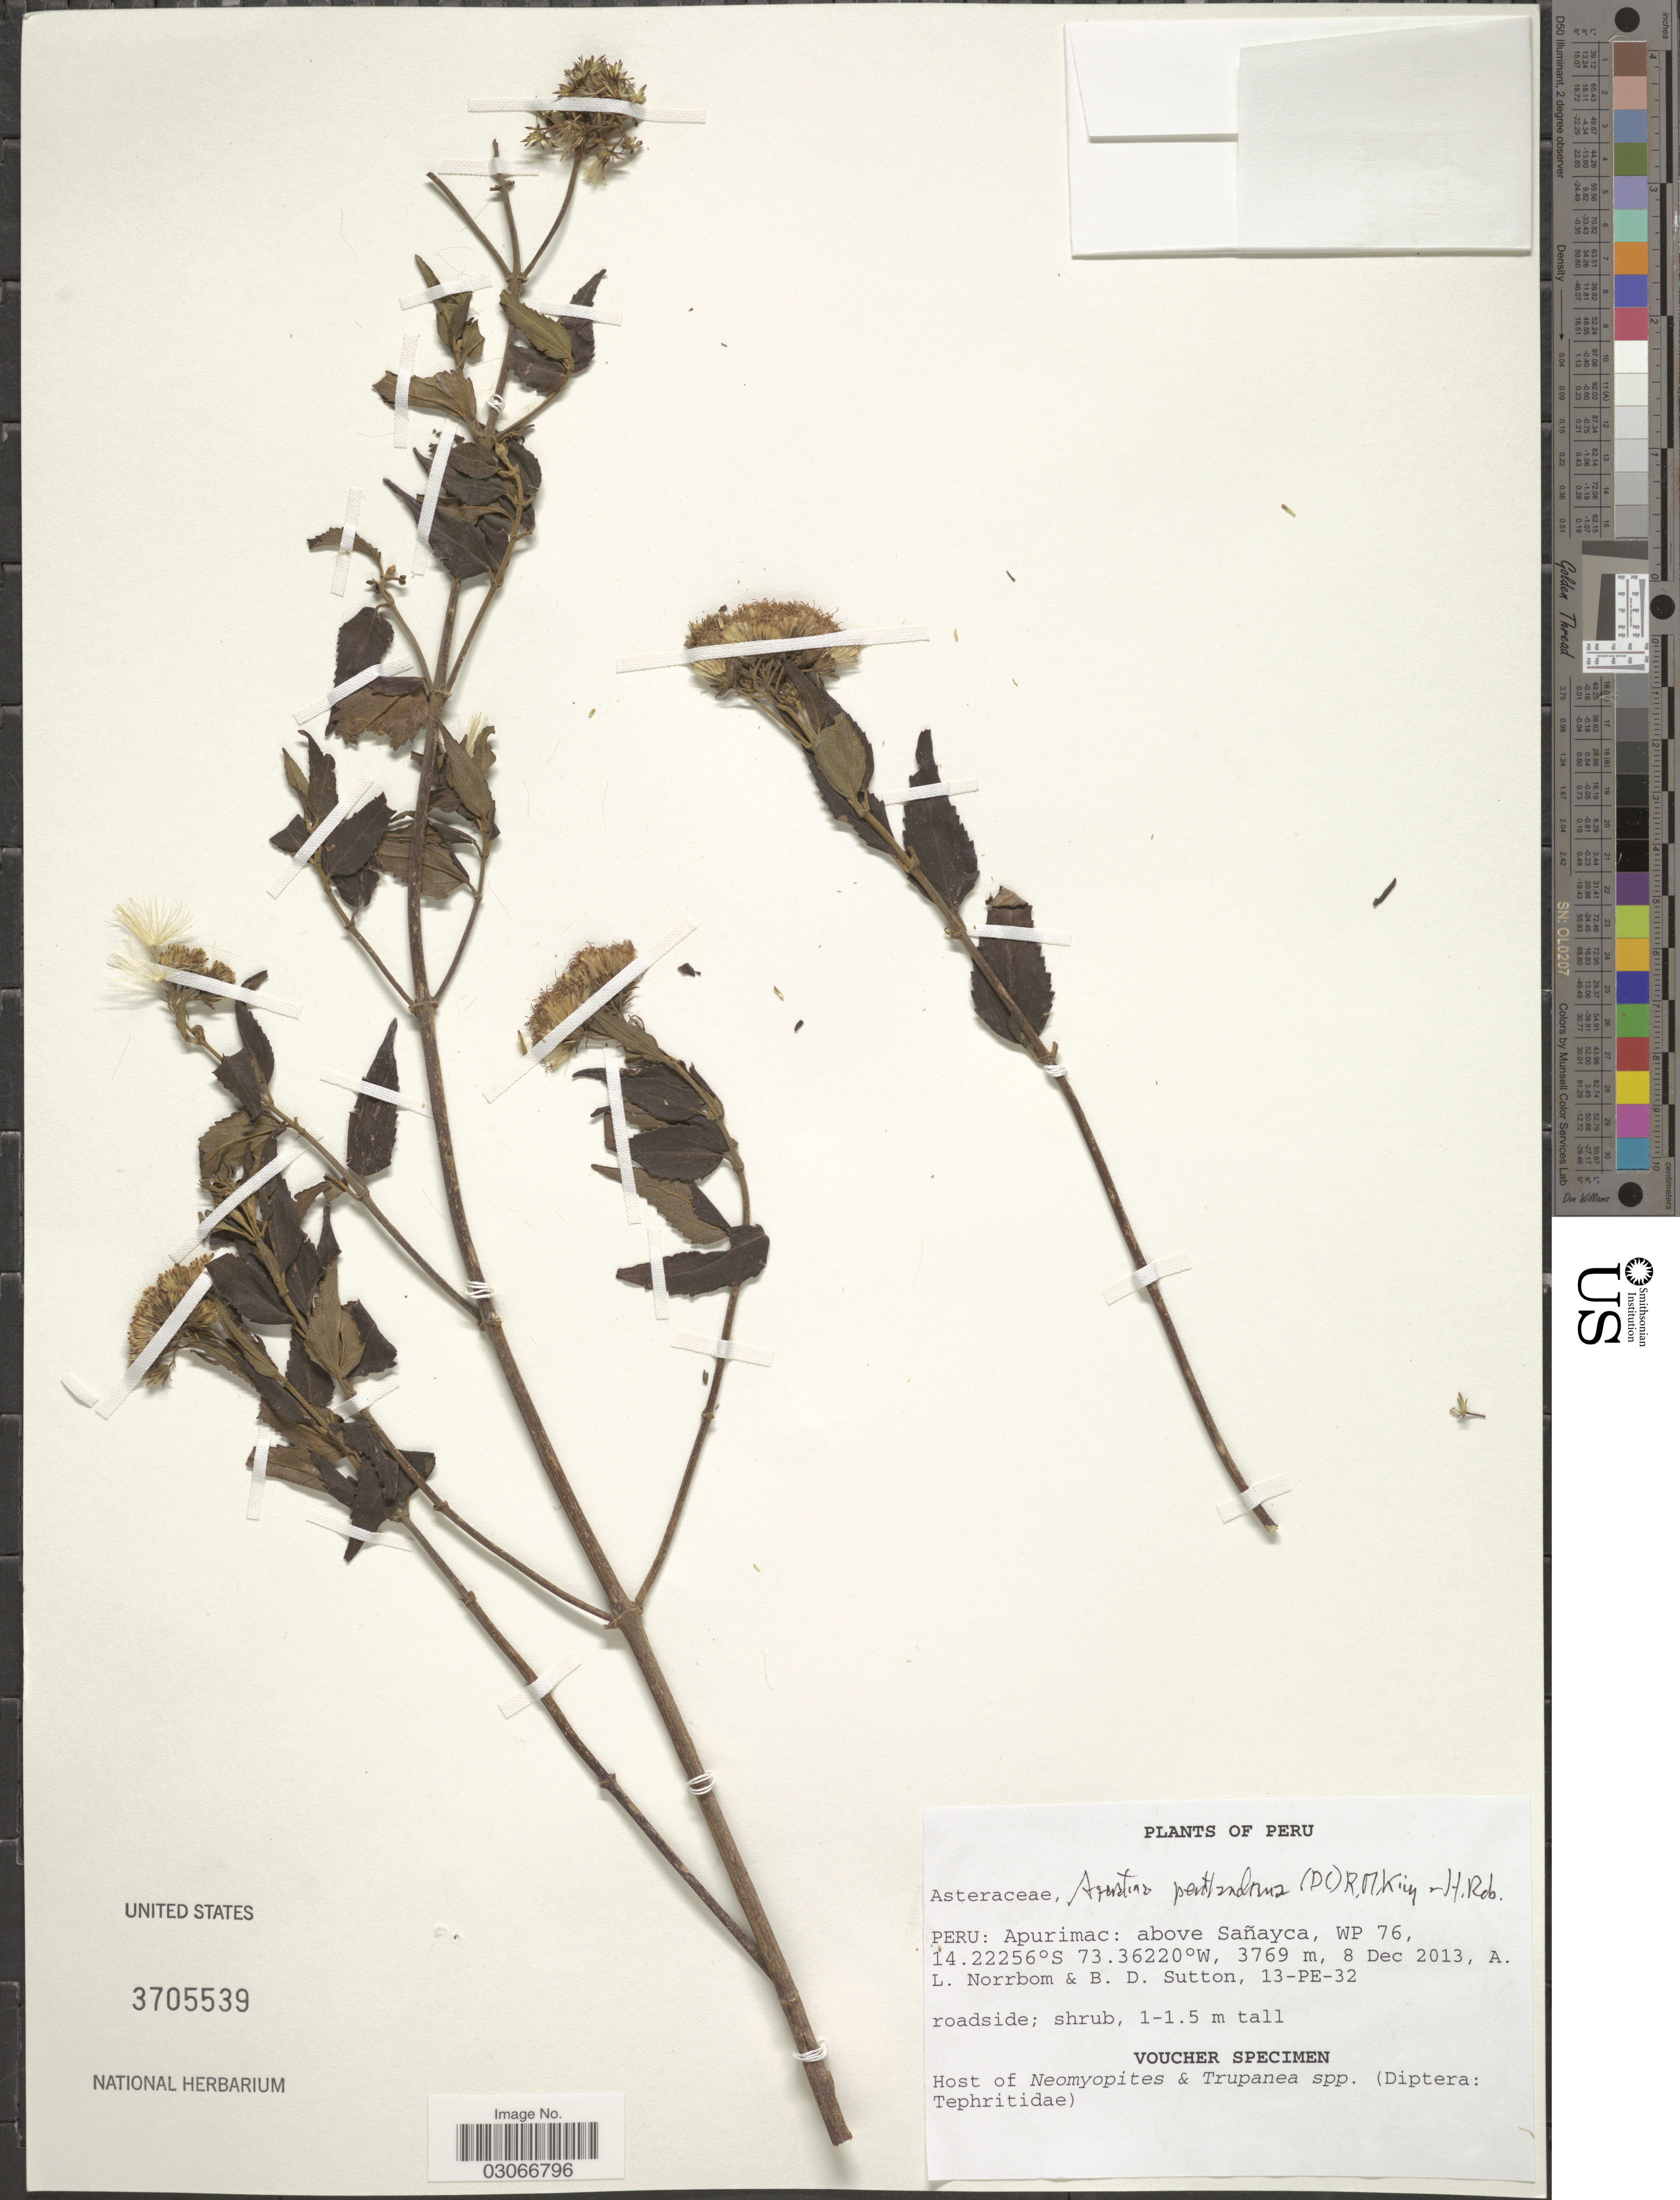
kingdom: Plantae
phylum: Tracheophyta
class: Magnoliopsida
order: Asterales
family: Asteraceae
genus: Ageratina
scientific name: Ageratina pentlandiana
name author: (DC.) R.M. King & H. Rob.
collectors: A. L. Norrbom & B. Sutton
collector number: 13-PE-32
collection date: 2013-12-08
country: Peru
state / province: Apurímac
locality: Above Sañayca, WP 76.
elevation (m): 3769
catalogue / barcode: US 3705539